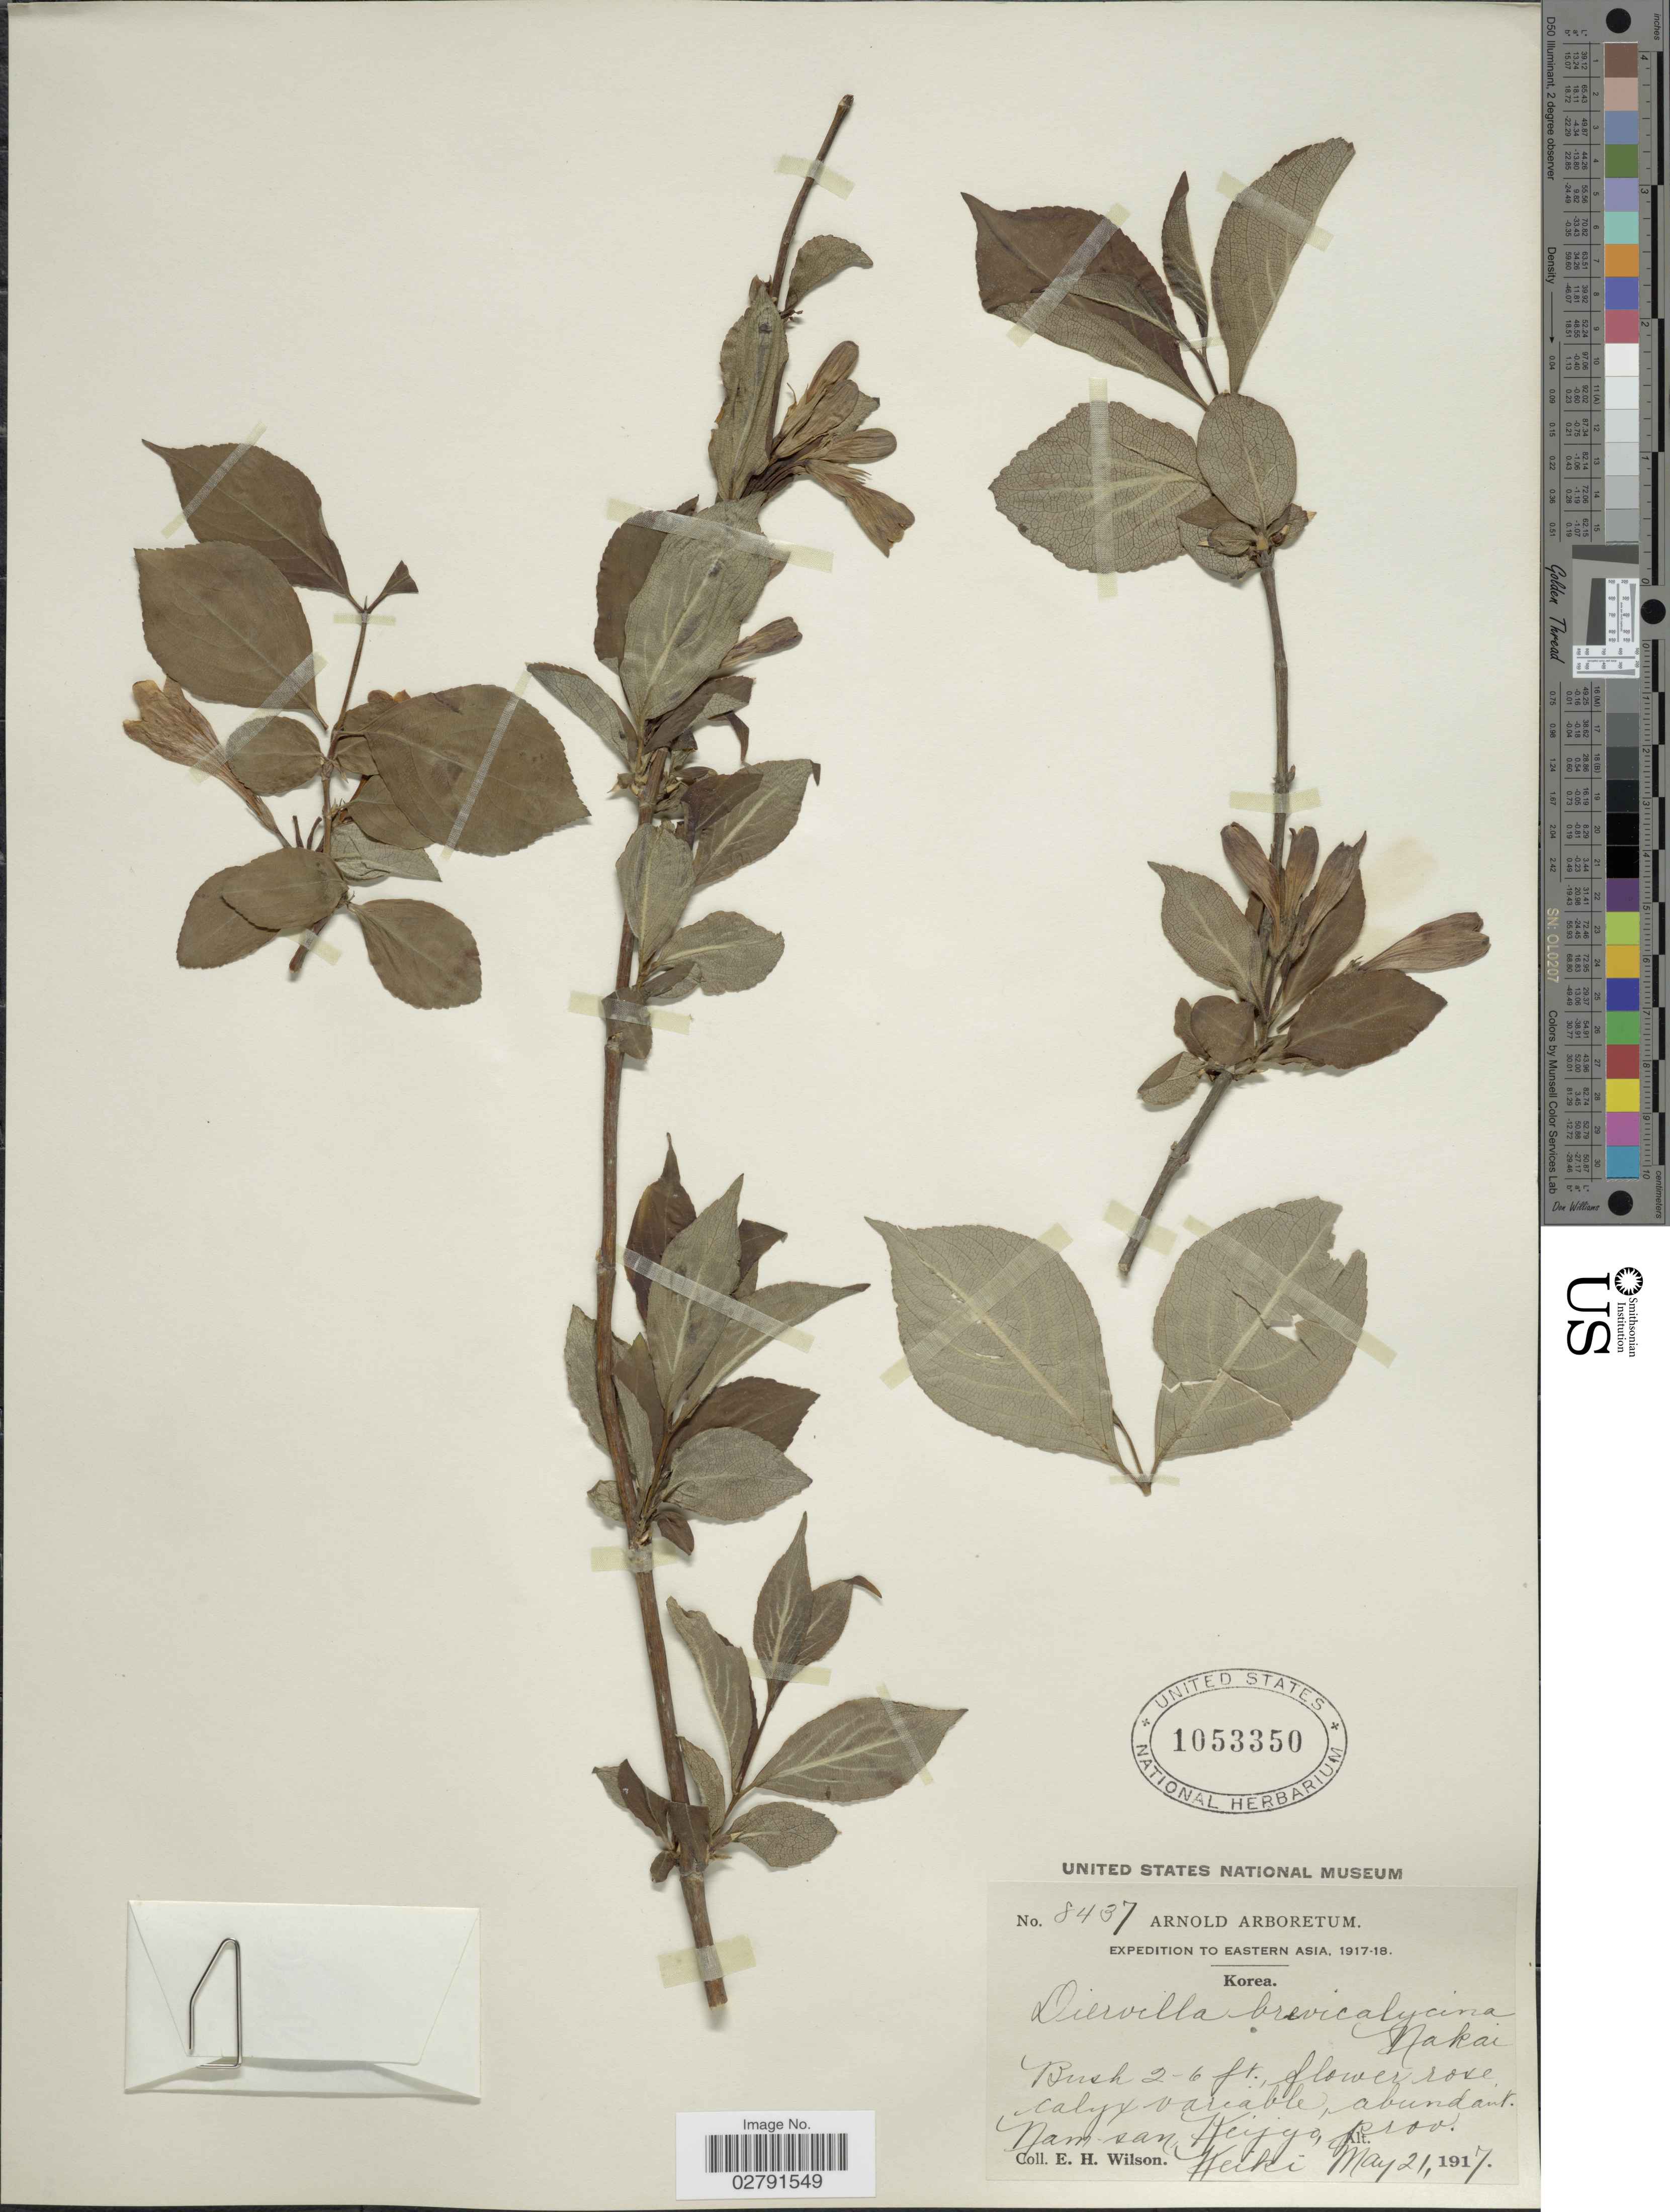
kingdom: Plantae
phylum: Tracheophyta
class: Magnoliopsida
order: Dipsacales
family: Caprifoliaceae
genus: Diervilla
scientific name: Diervilla brevicalycina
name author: Nakai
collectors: E. Wilson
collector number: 8437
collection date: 1917-05-21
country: South Korea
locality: Nam-san, Keijgo, Prov. Keiki.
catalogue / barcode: US 1053350